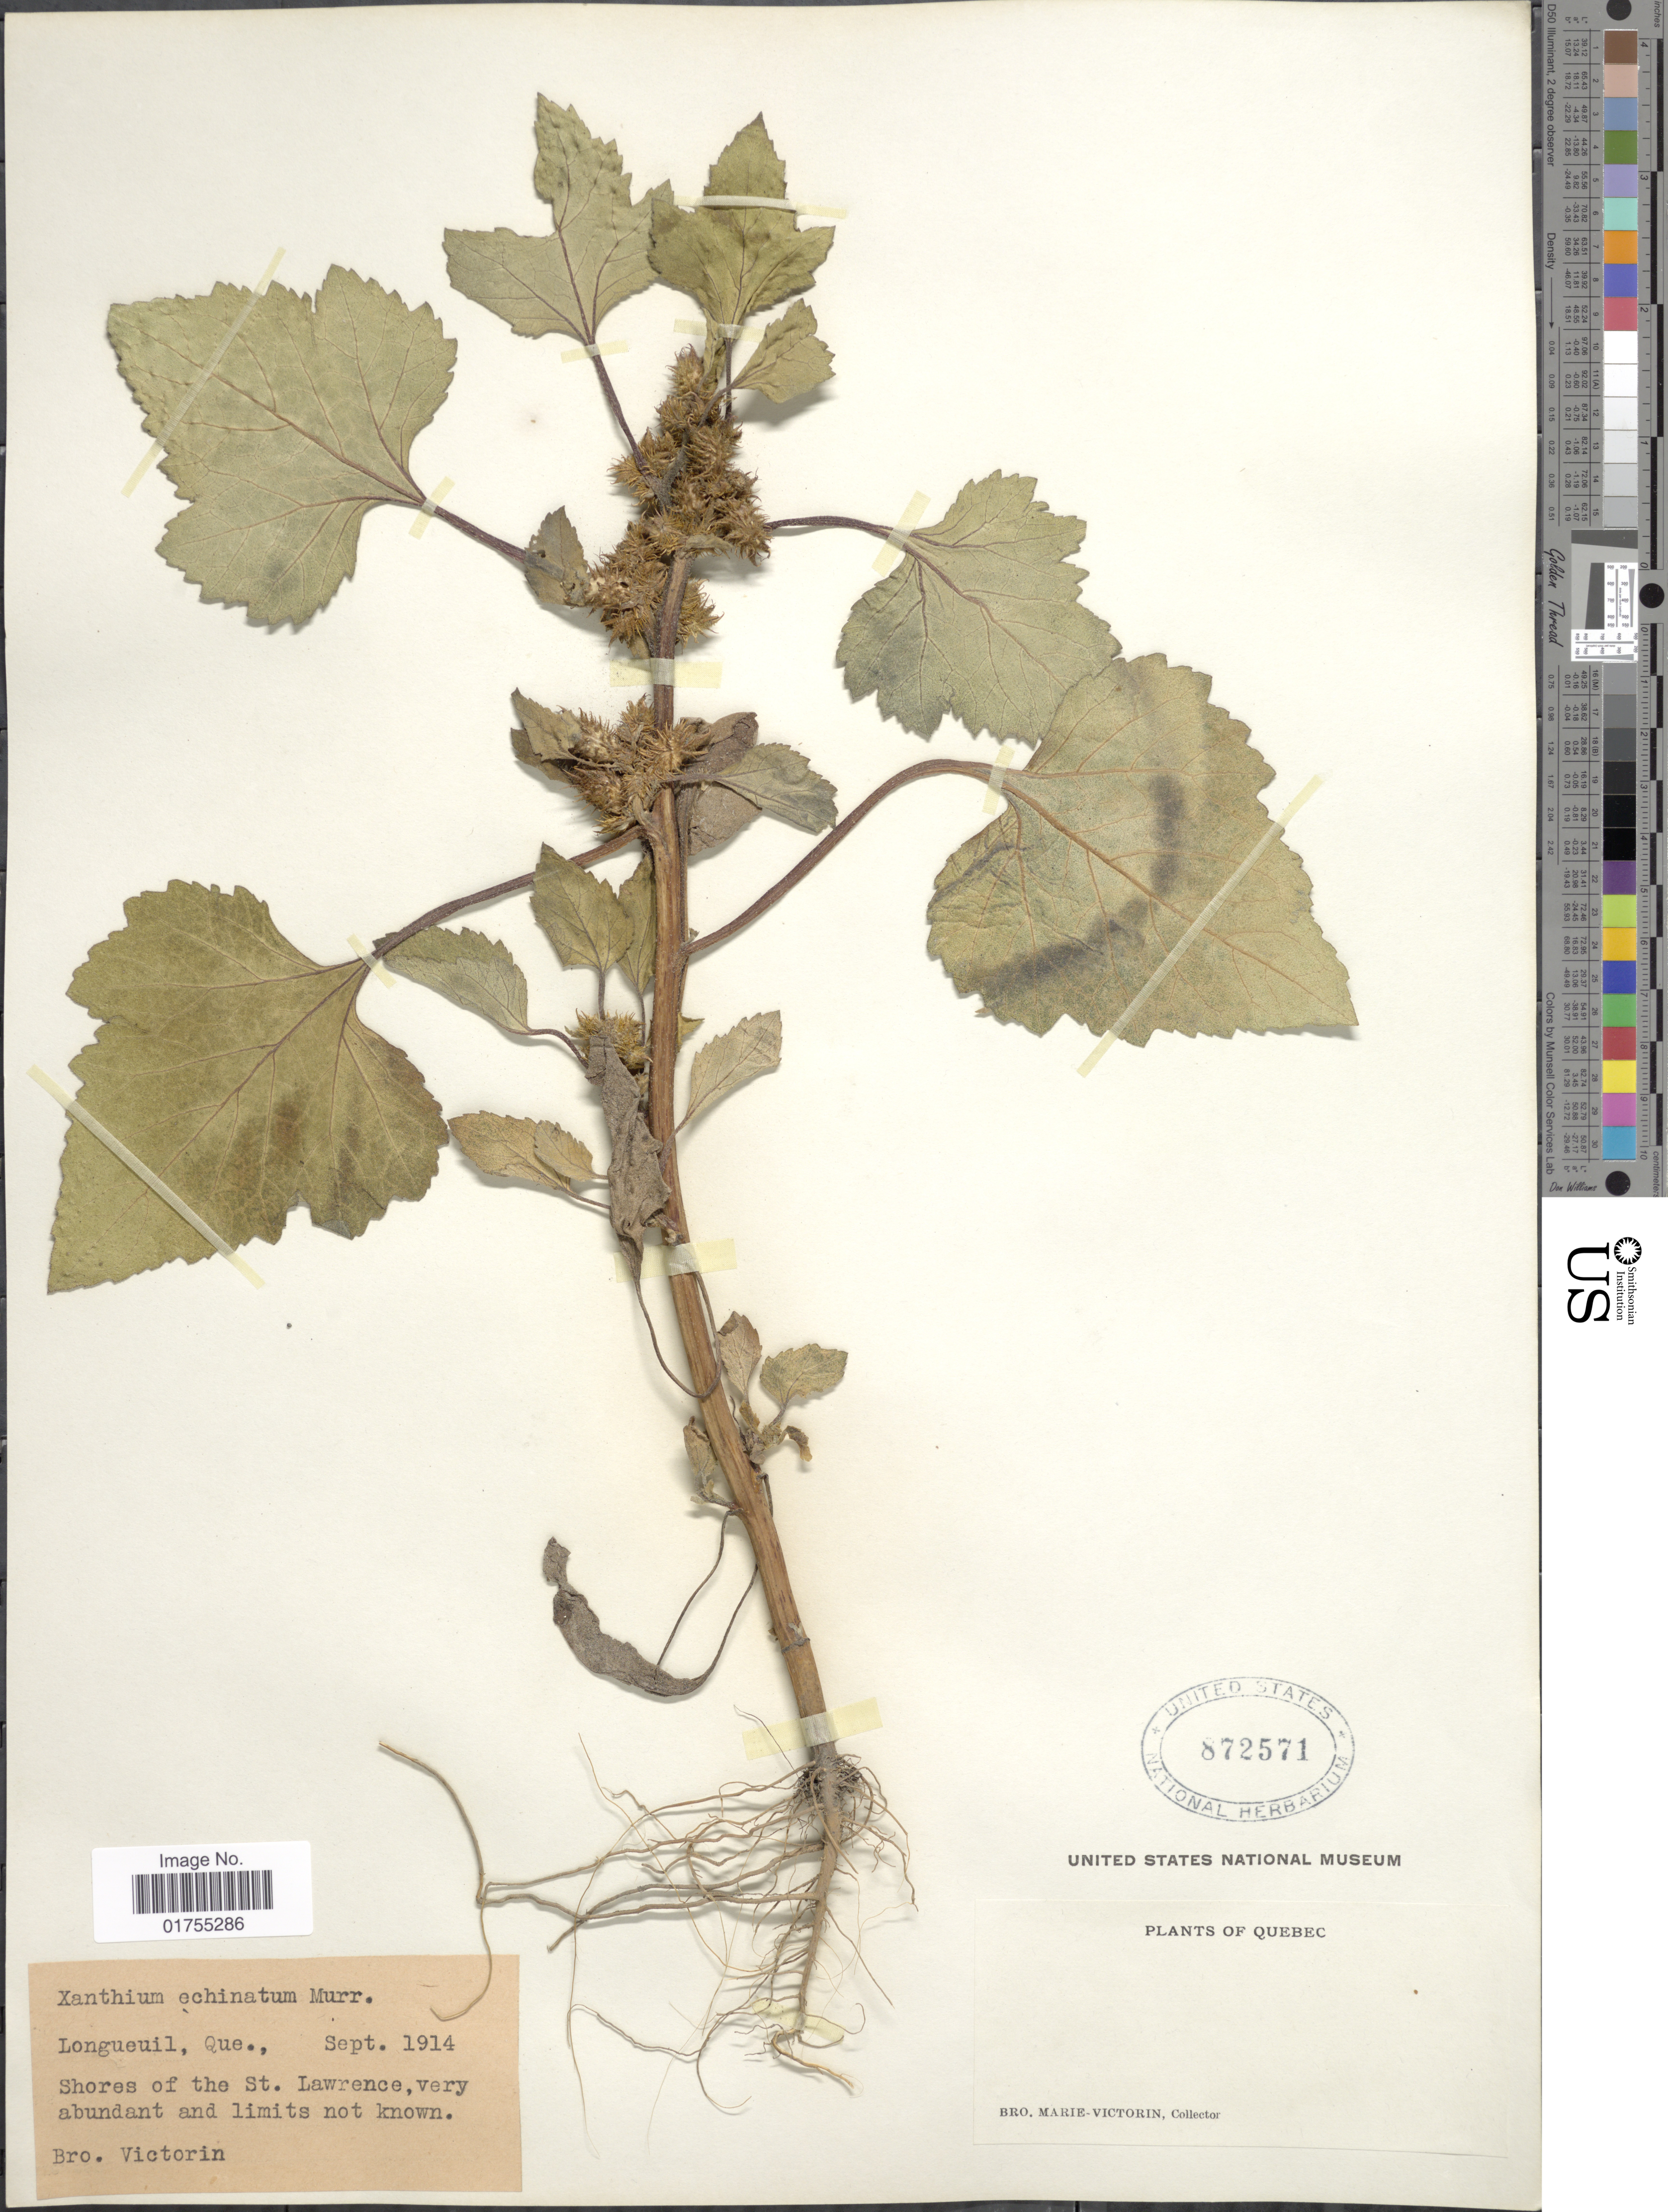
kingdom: Plantae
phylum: Tracheophyta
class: Magnoliopsida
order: Asterales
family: Asteraceae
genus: Xanthium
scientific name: Xanthium strumarium var. canadense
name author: (Mill.) Torr. & A. Gray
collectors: Fr. Marie-Victorin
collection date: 1914-09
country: Canada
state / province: Quebec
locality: Shores of the St. Lawrence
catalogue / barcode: US 872571